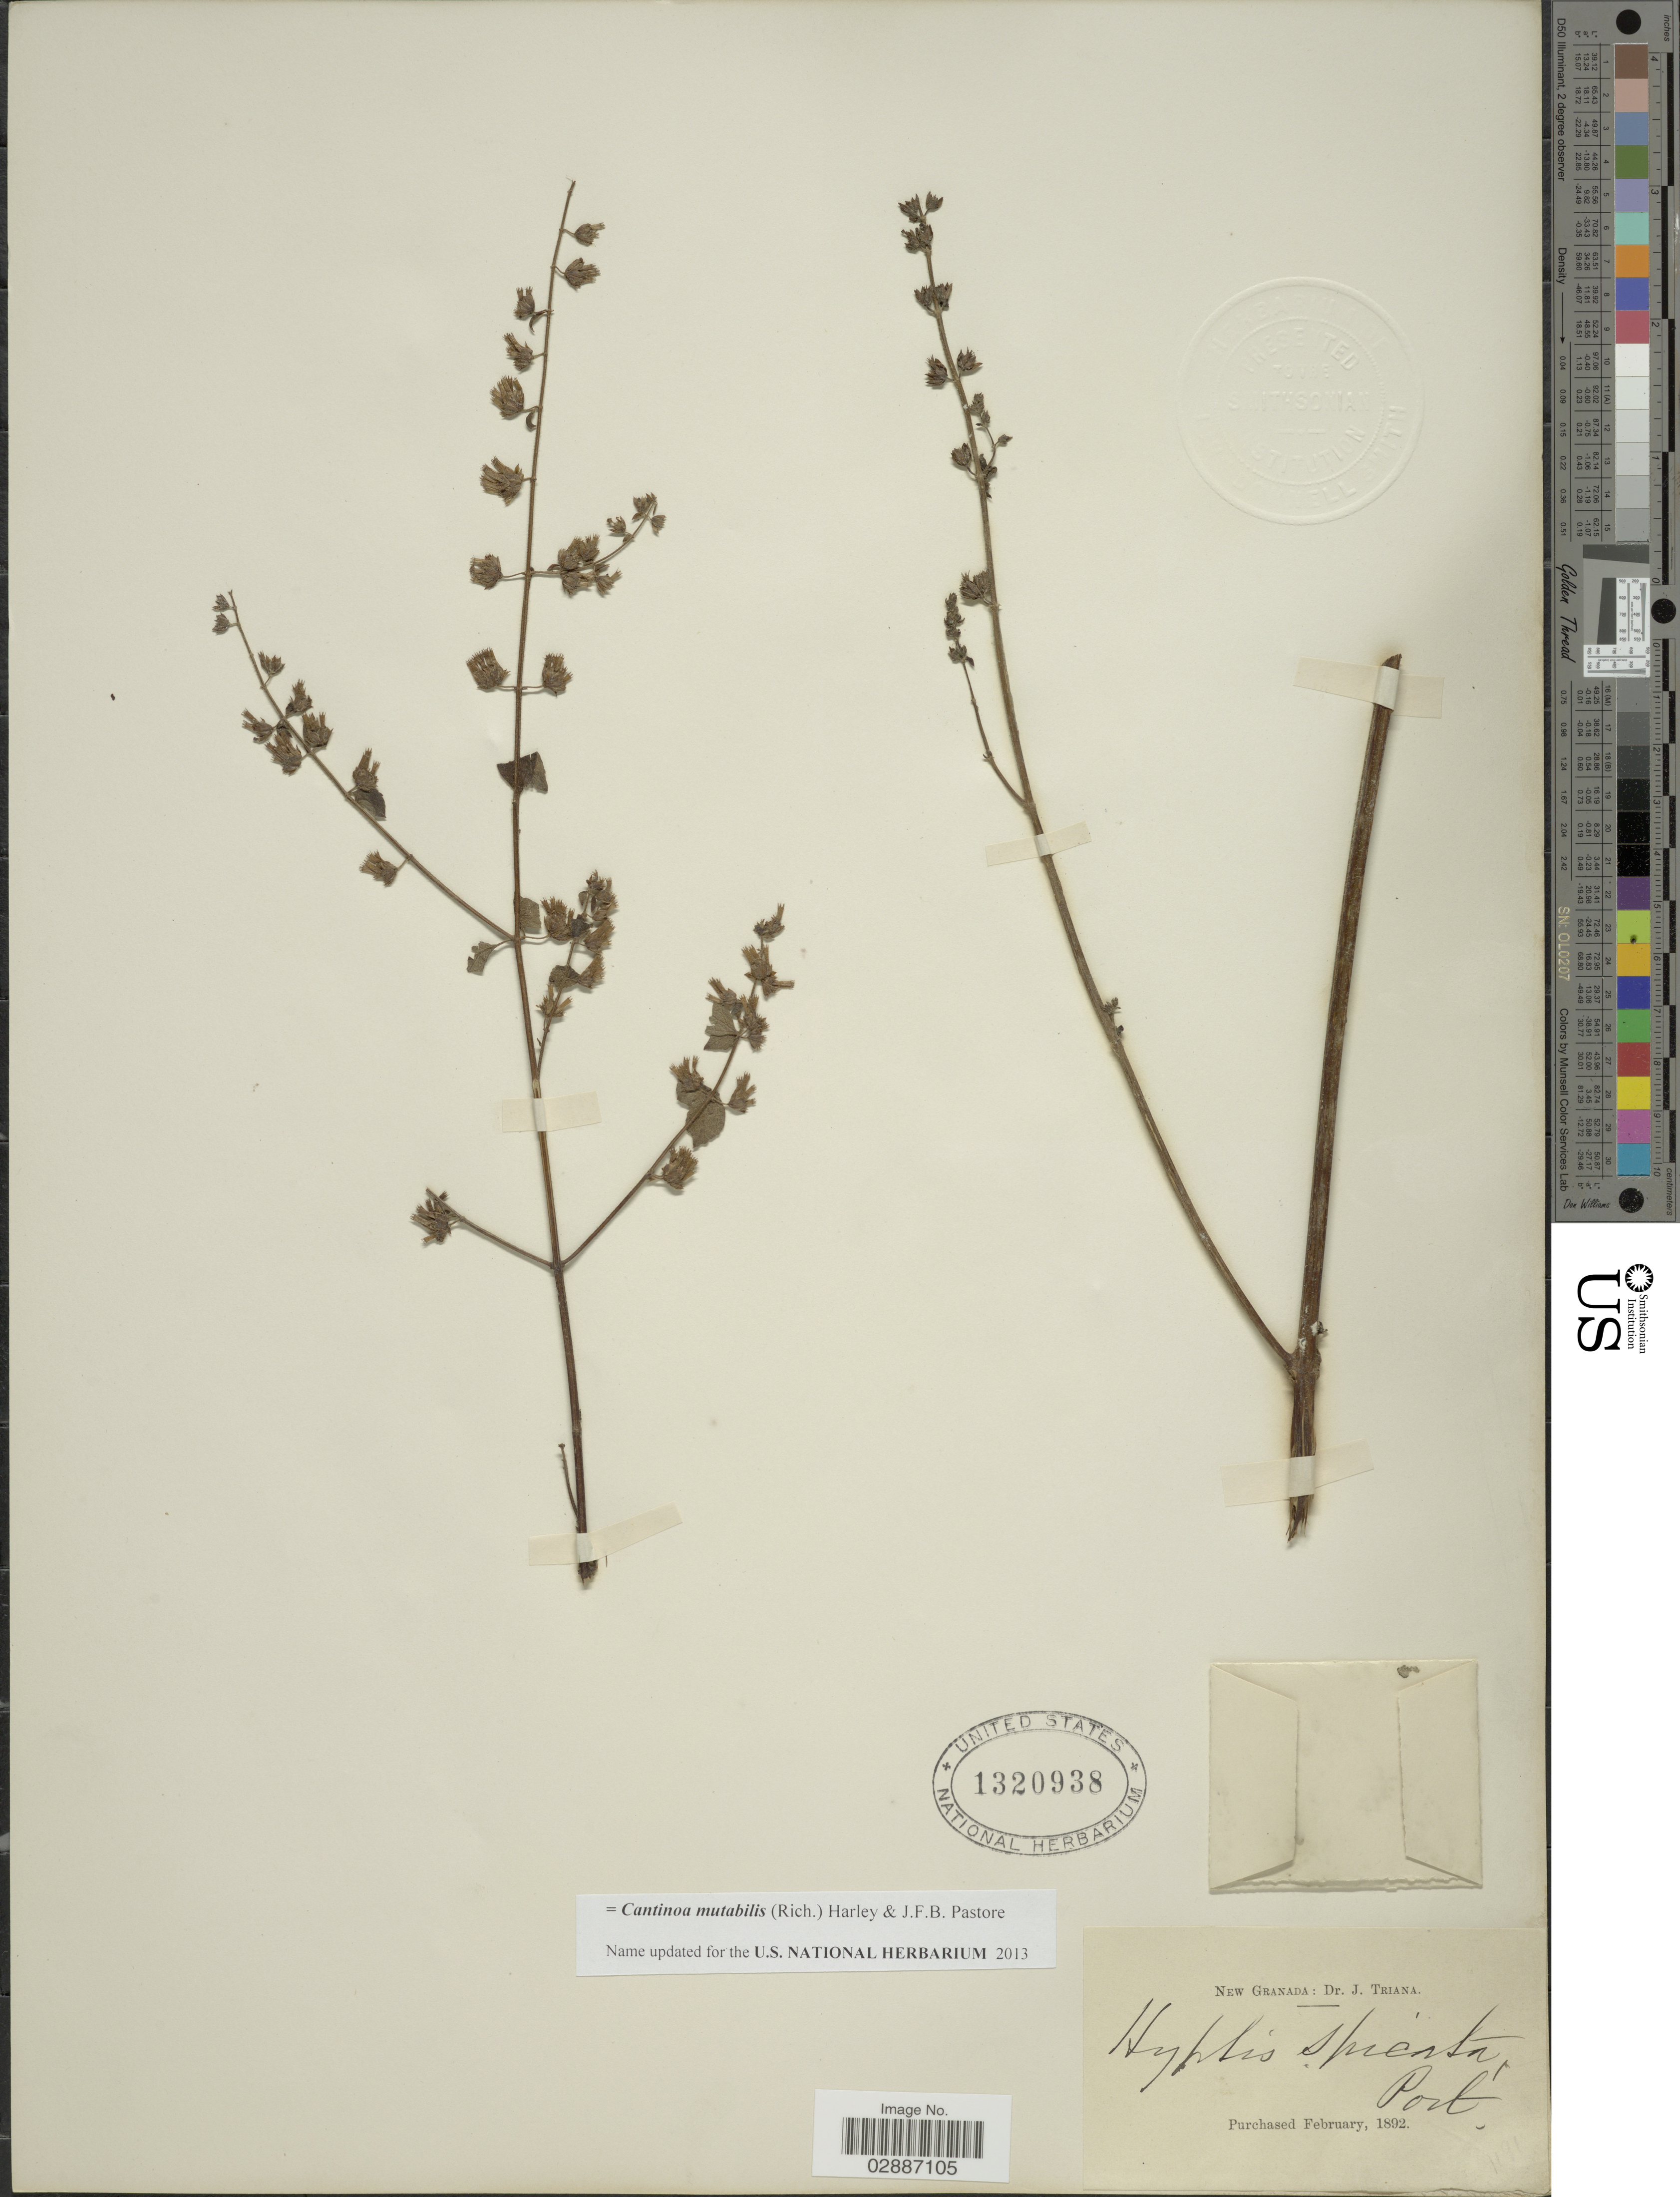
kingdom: Plantae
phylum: Tracheophyta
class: Magnoliopsida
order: Lamiales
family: Lamiaceae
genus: Cantinoa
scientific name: Cantinoa mutabilis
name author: (Epling) Harley & J.F.B. Pastore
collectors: J. Triana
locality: New Granada.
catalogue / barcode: US 1320938